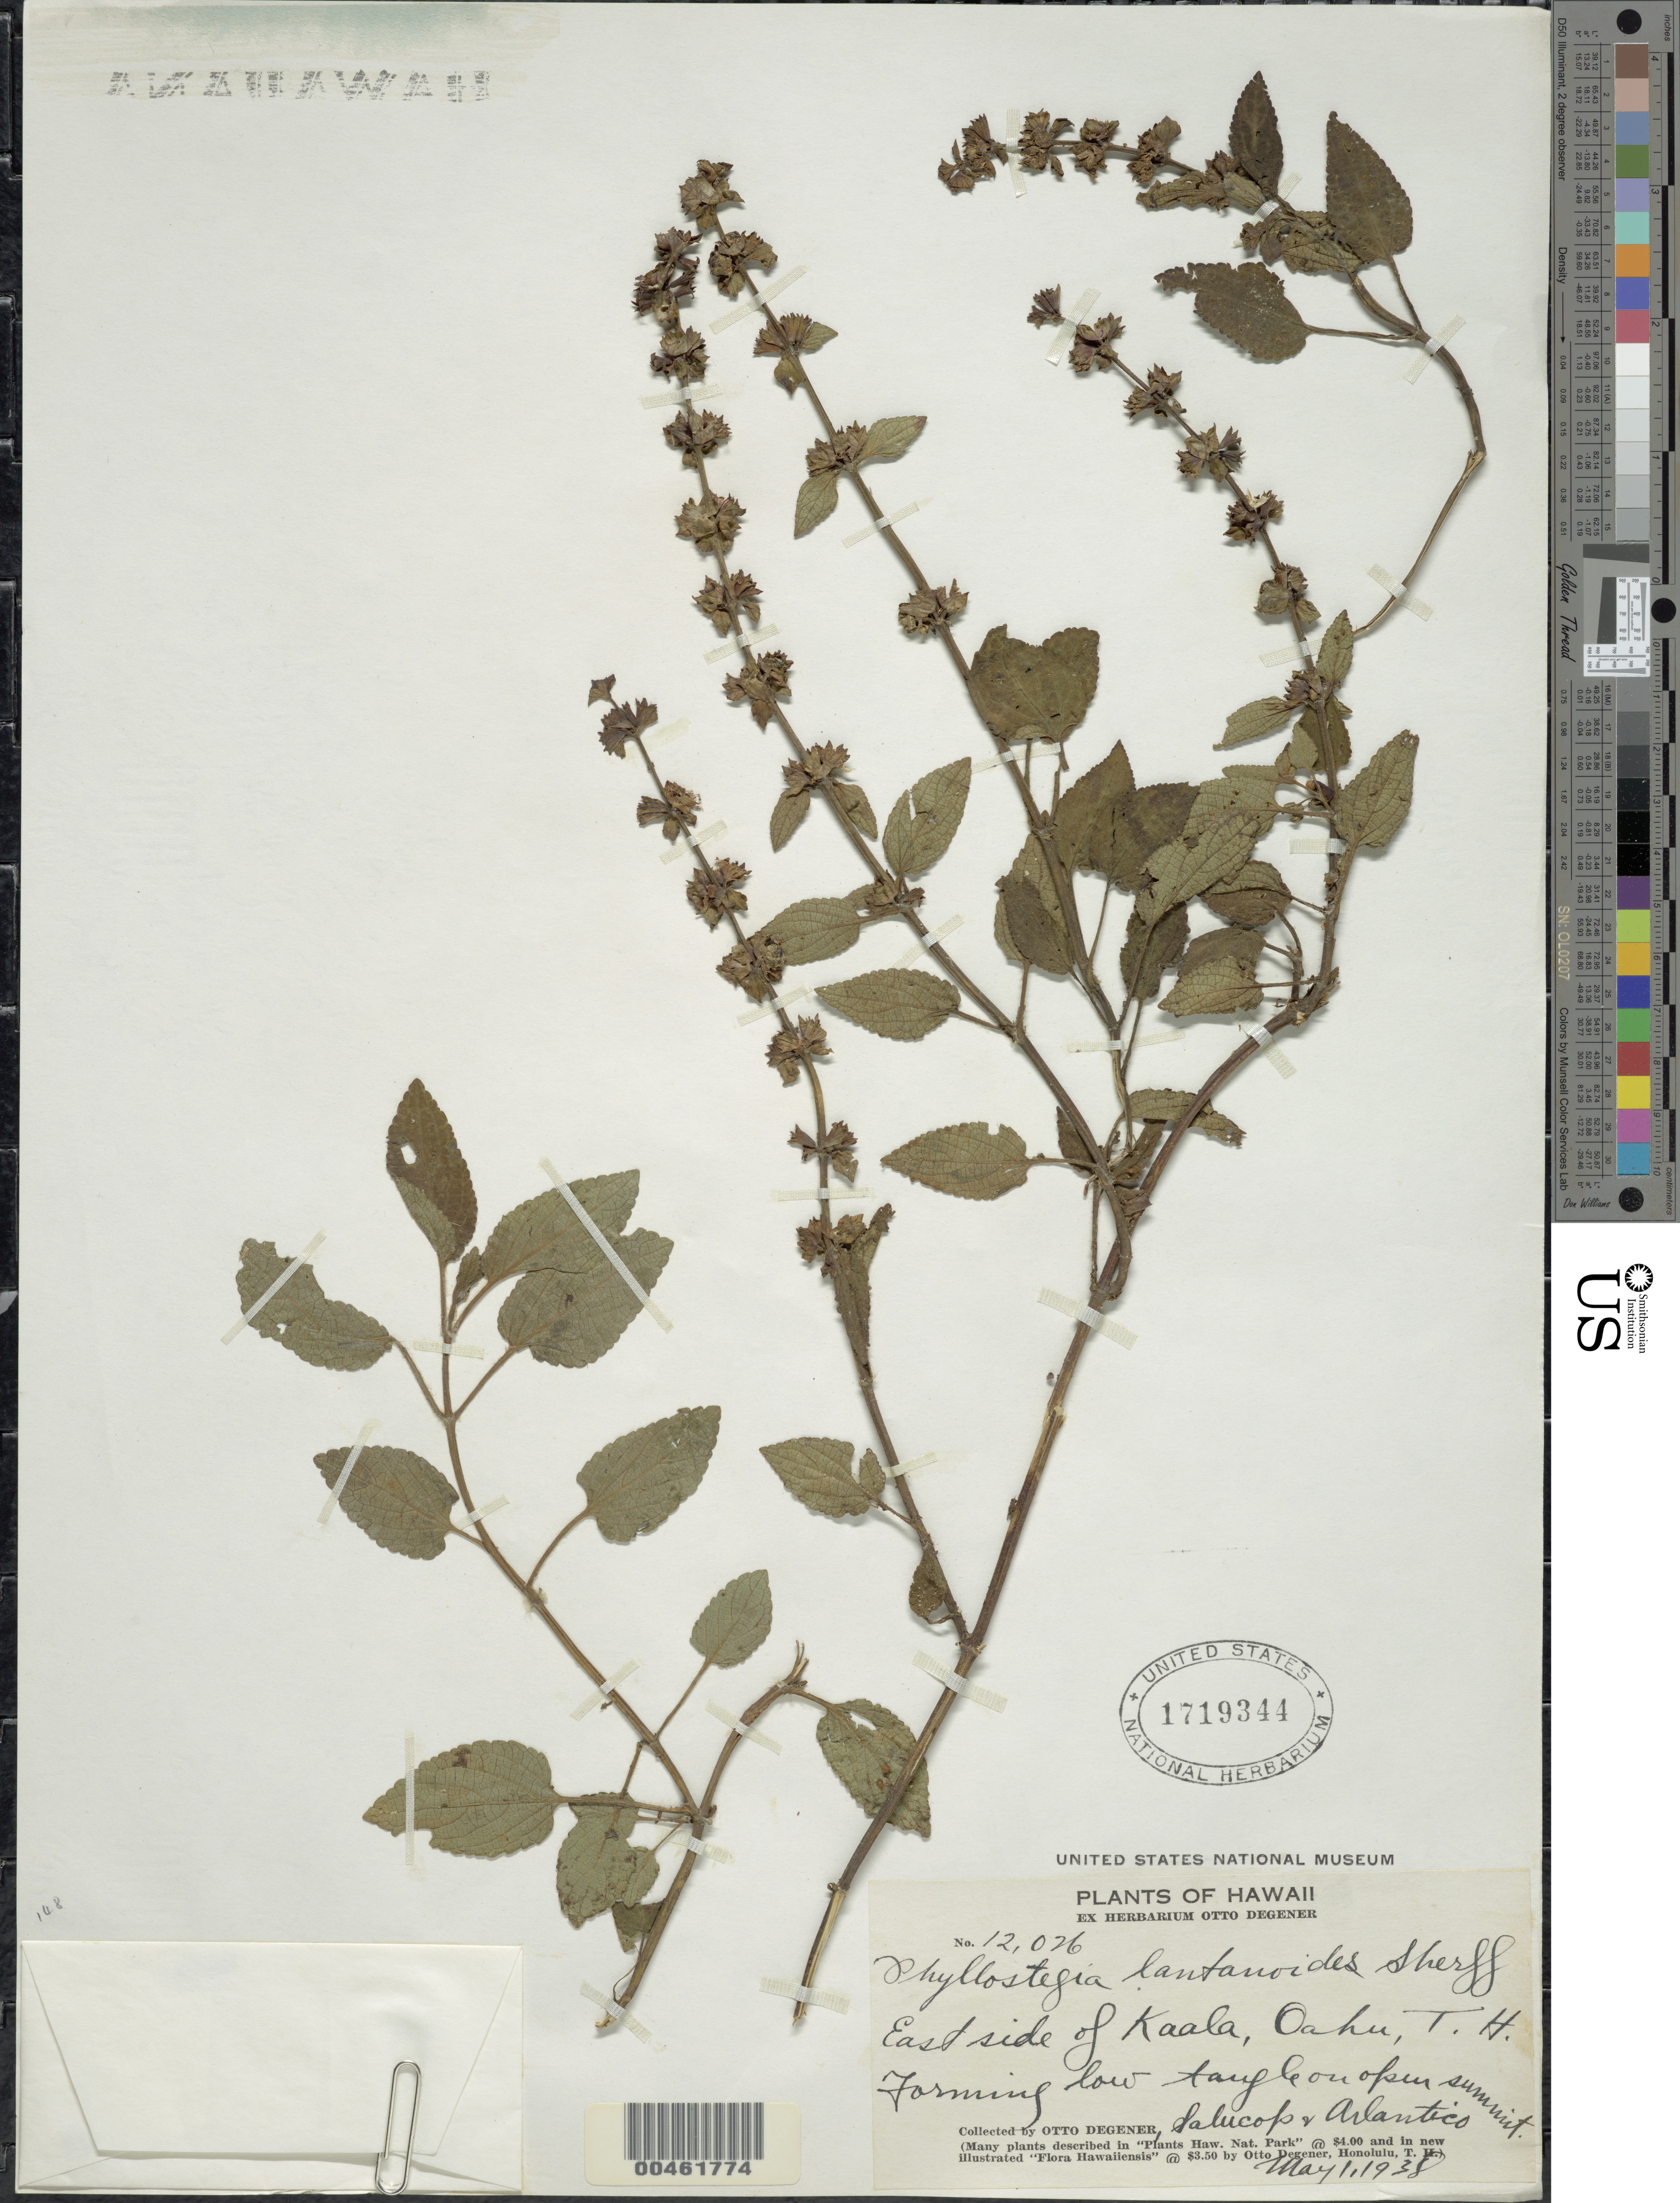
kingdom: Plantae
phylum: Tracheophyta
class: Magnoliopsida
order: Lamiales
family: Lamiaceae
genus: Phyllostegia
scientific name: Phyllostegia lantanoides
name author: Sherff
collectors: O. Degener, -- Salucop & Arlantico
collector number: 12026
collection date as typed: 1 May 1938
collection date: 1938-05-01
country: United States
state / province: Hawaii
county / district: Honolulu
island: Oahu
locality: East side of Kaala, on summit.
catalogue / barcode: US 1719344